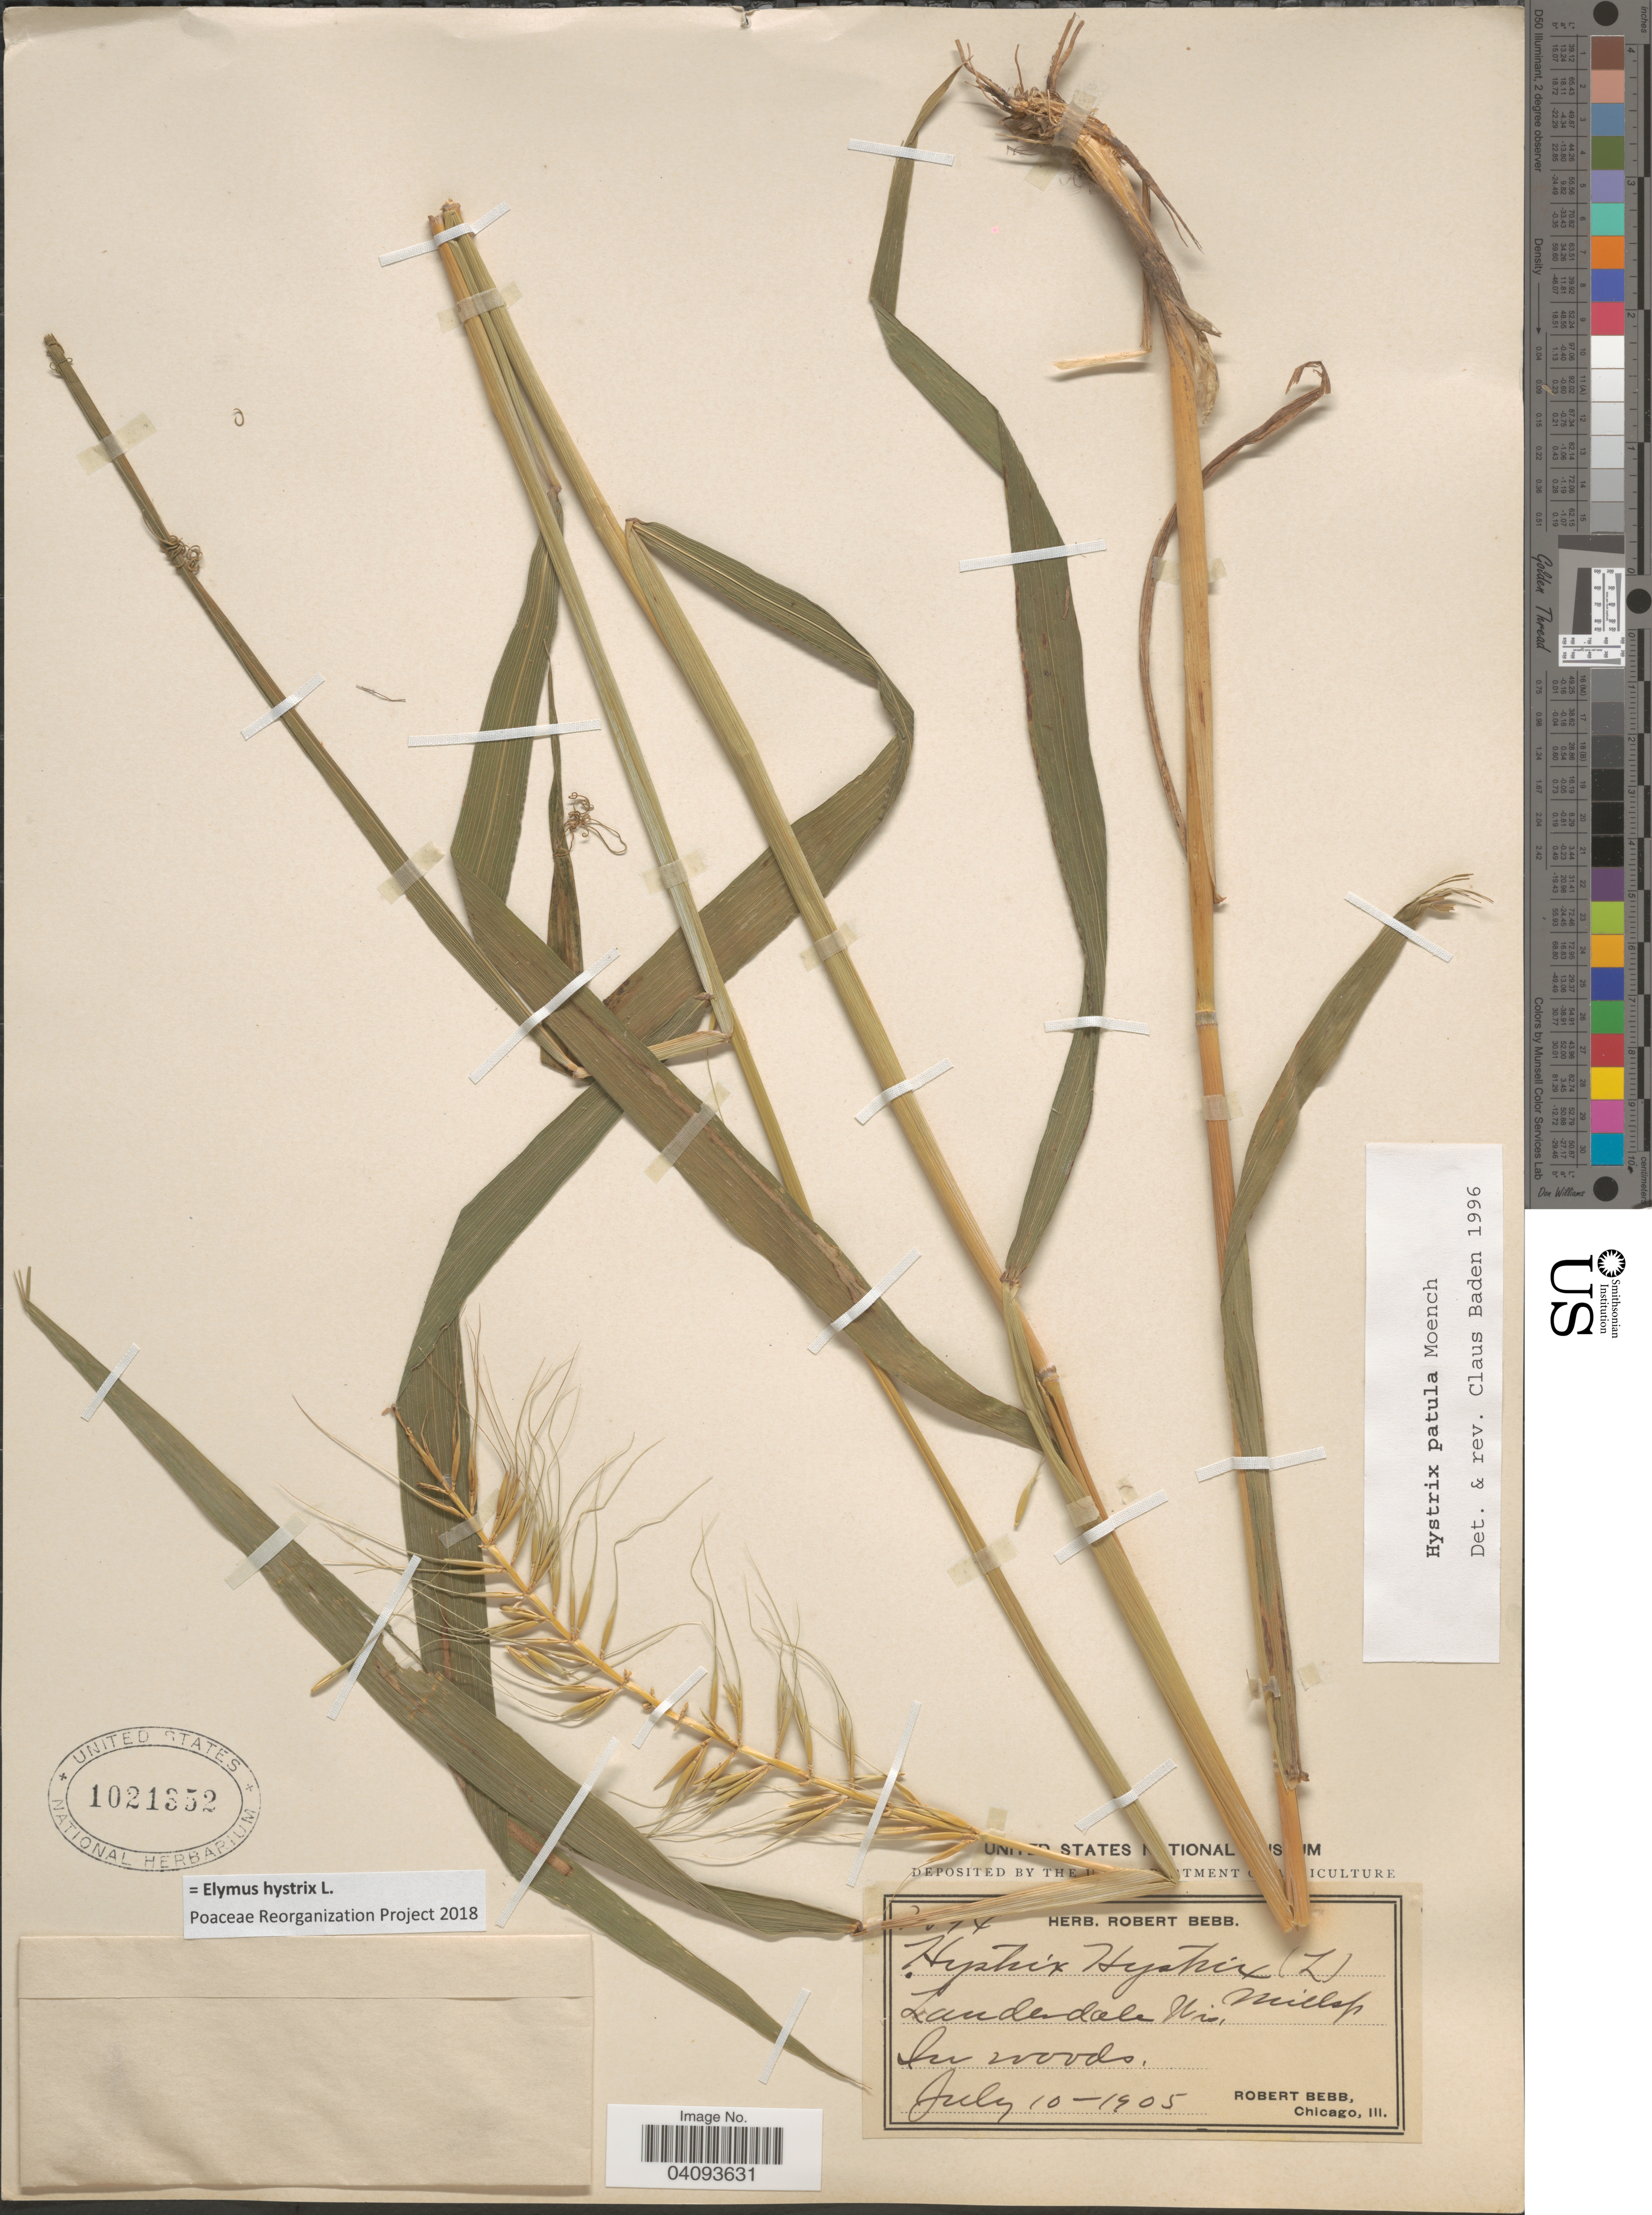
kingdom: Plantae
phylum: Tracheophyta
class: Liliopsida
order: Poales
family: Poaceae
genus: Elymus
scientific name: Elymus hystrix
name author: L.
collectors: R. Bebb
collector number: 7094*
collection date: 1905-07-10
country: United States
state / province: Wisconsin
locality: Lauderdale, Millsop.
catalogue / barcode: US 1021352